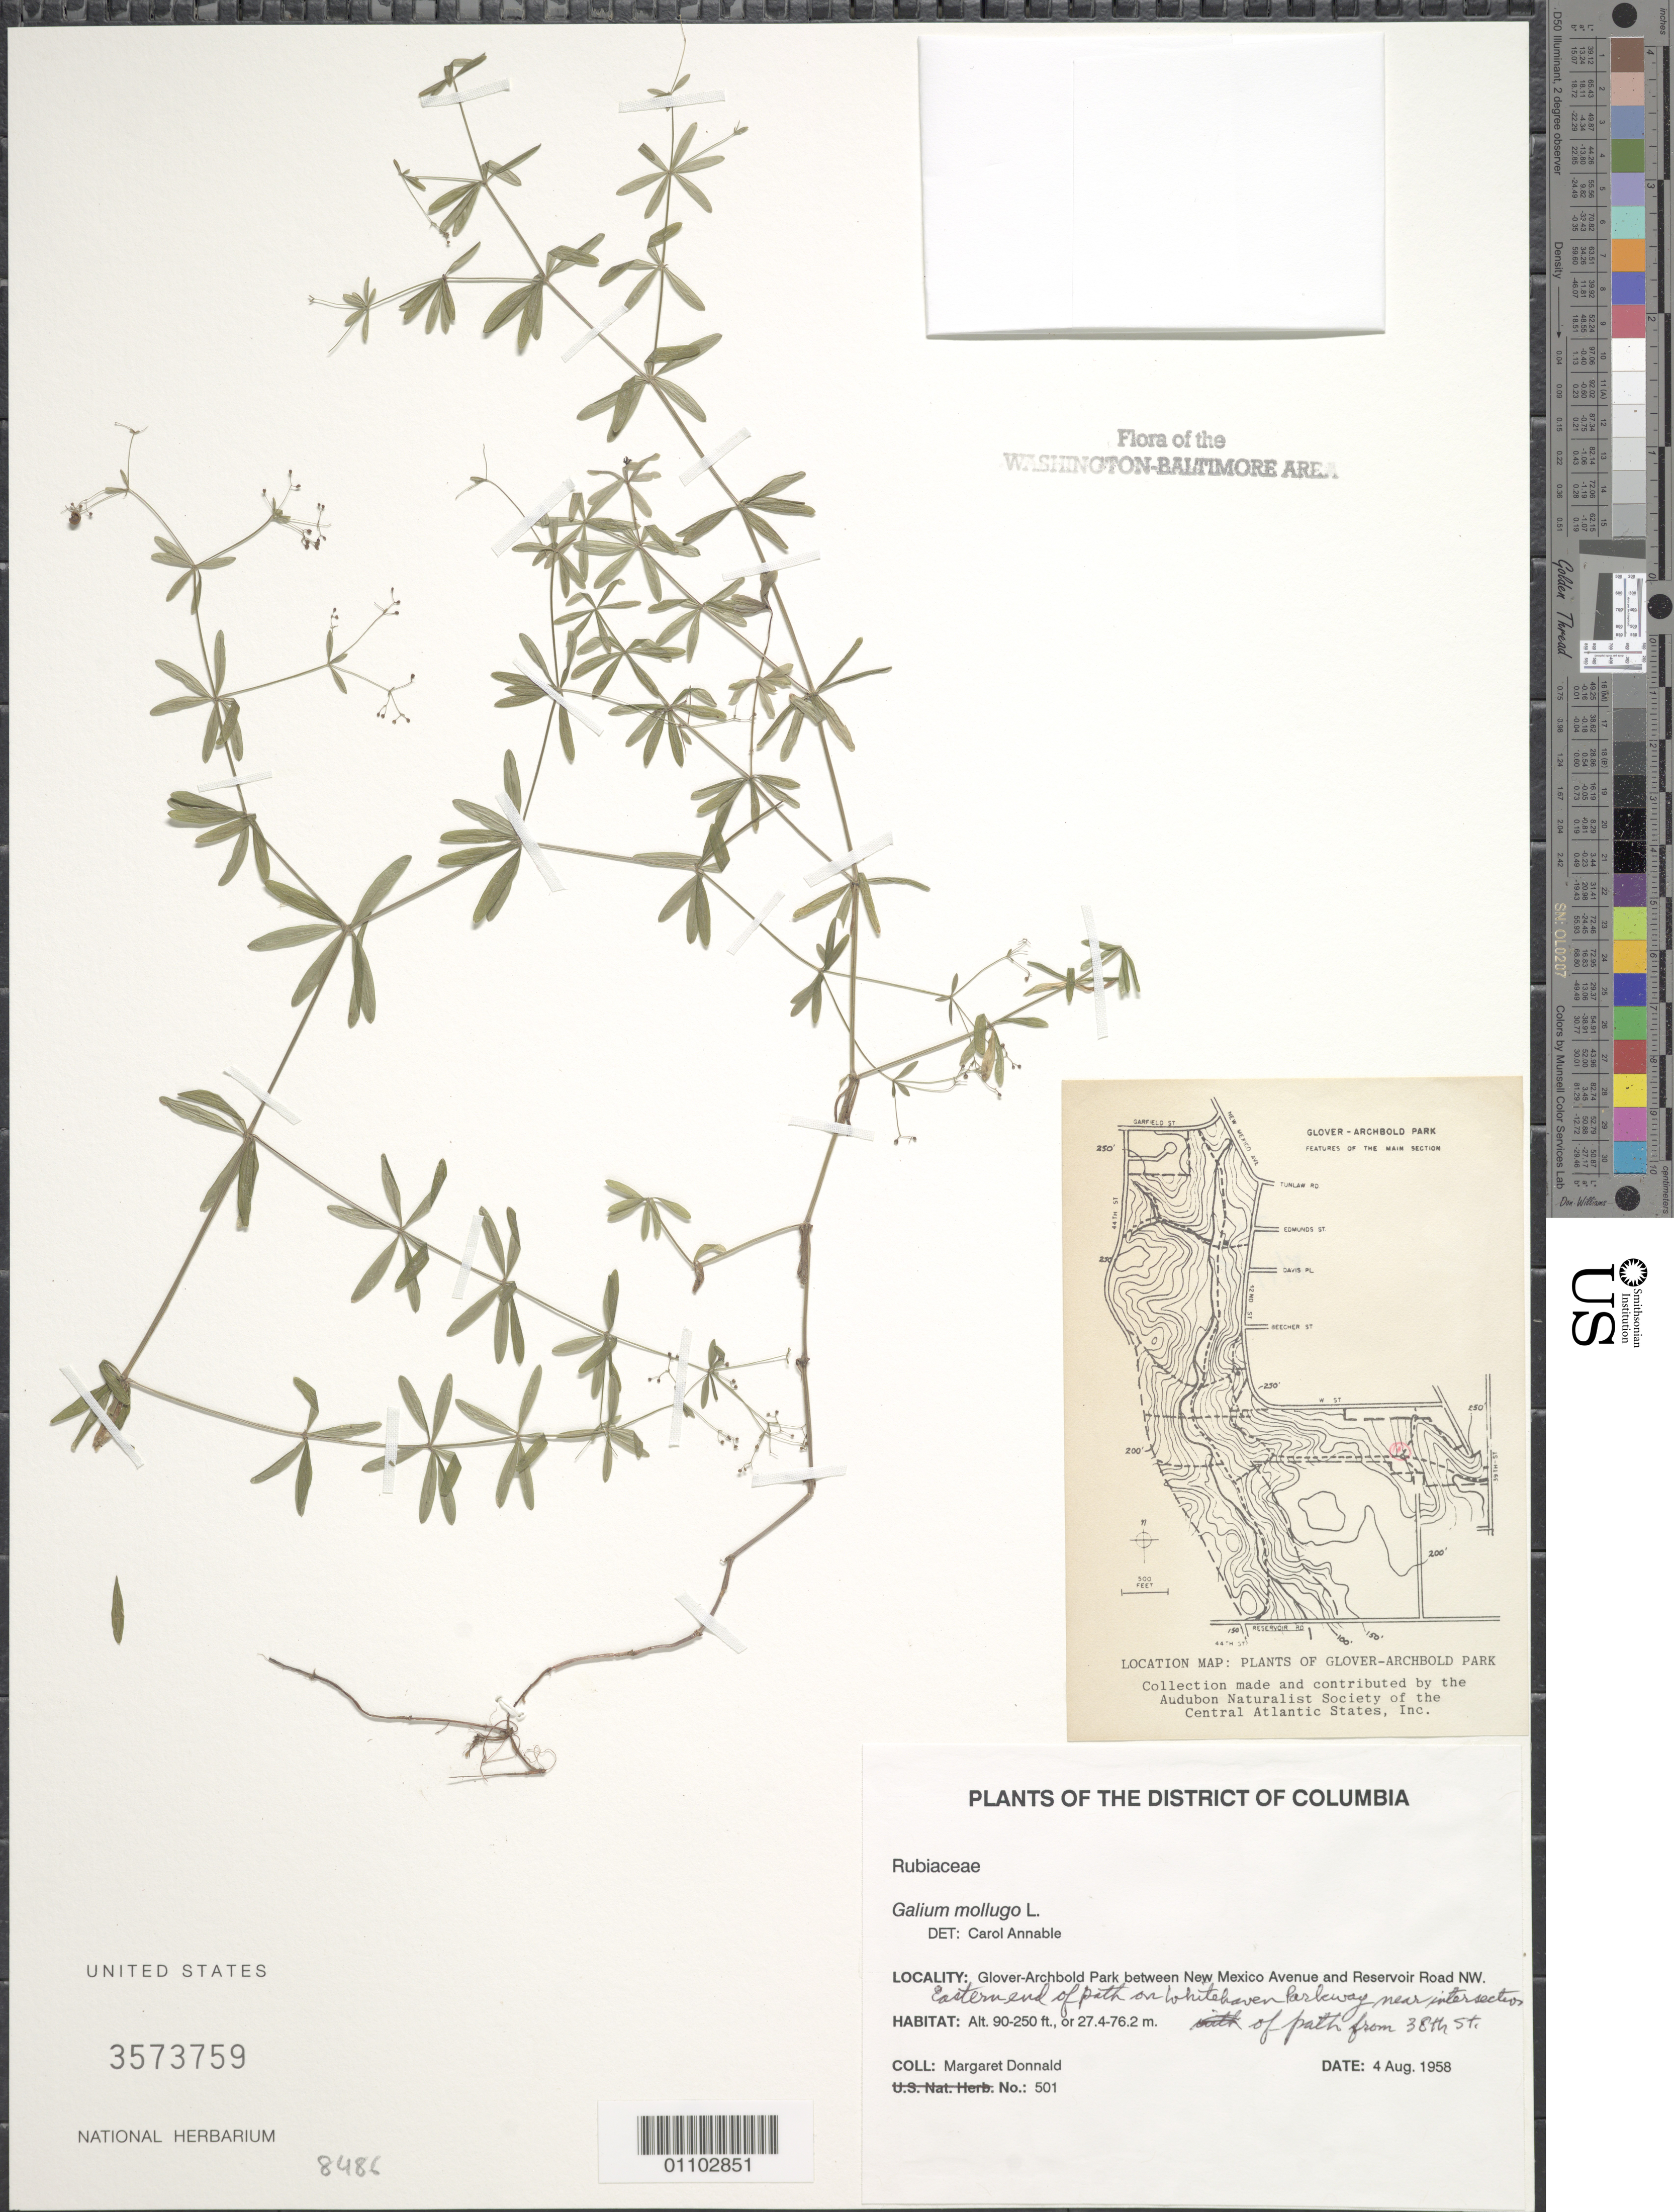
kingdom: Plantae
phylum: Tracheophyta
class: Magnoliopsida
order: Gentianales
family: Rubiaceae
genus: Galium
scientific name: Galium mollugo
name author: L.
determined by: Annable, C. R.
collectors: M. Donnald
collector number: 501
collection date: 1958-08-04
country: United States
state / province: District of Columbia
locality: Glover-Archbold Park between New Mexico Avenue and Reservoir Road NW., eastern end of path on Whitehaven Parkway near intersection of path from 38th St.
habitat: Eastern end of path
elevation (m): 27.4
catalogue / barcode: US 3573759